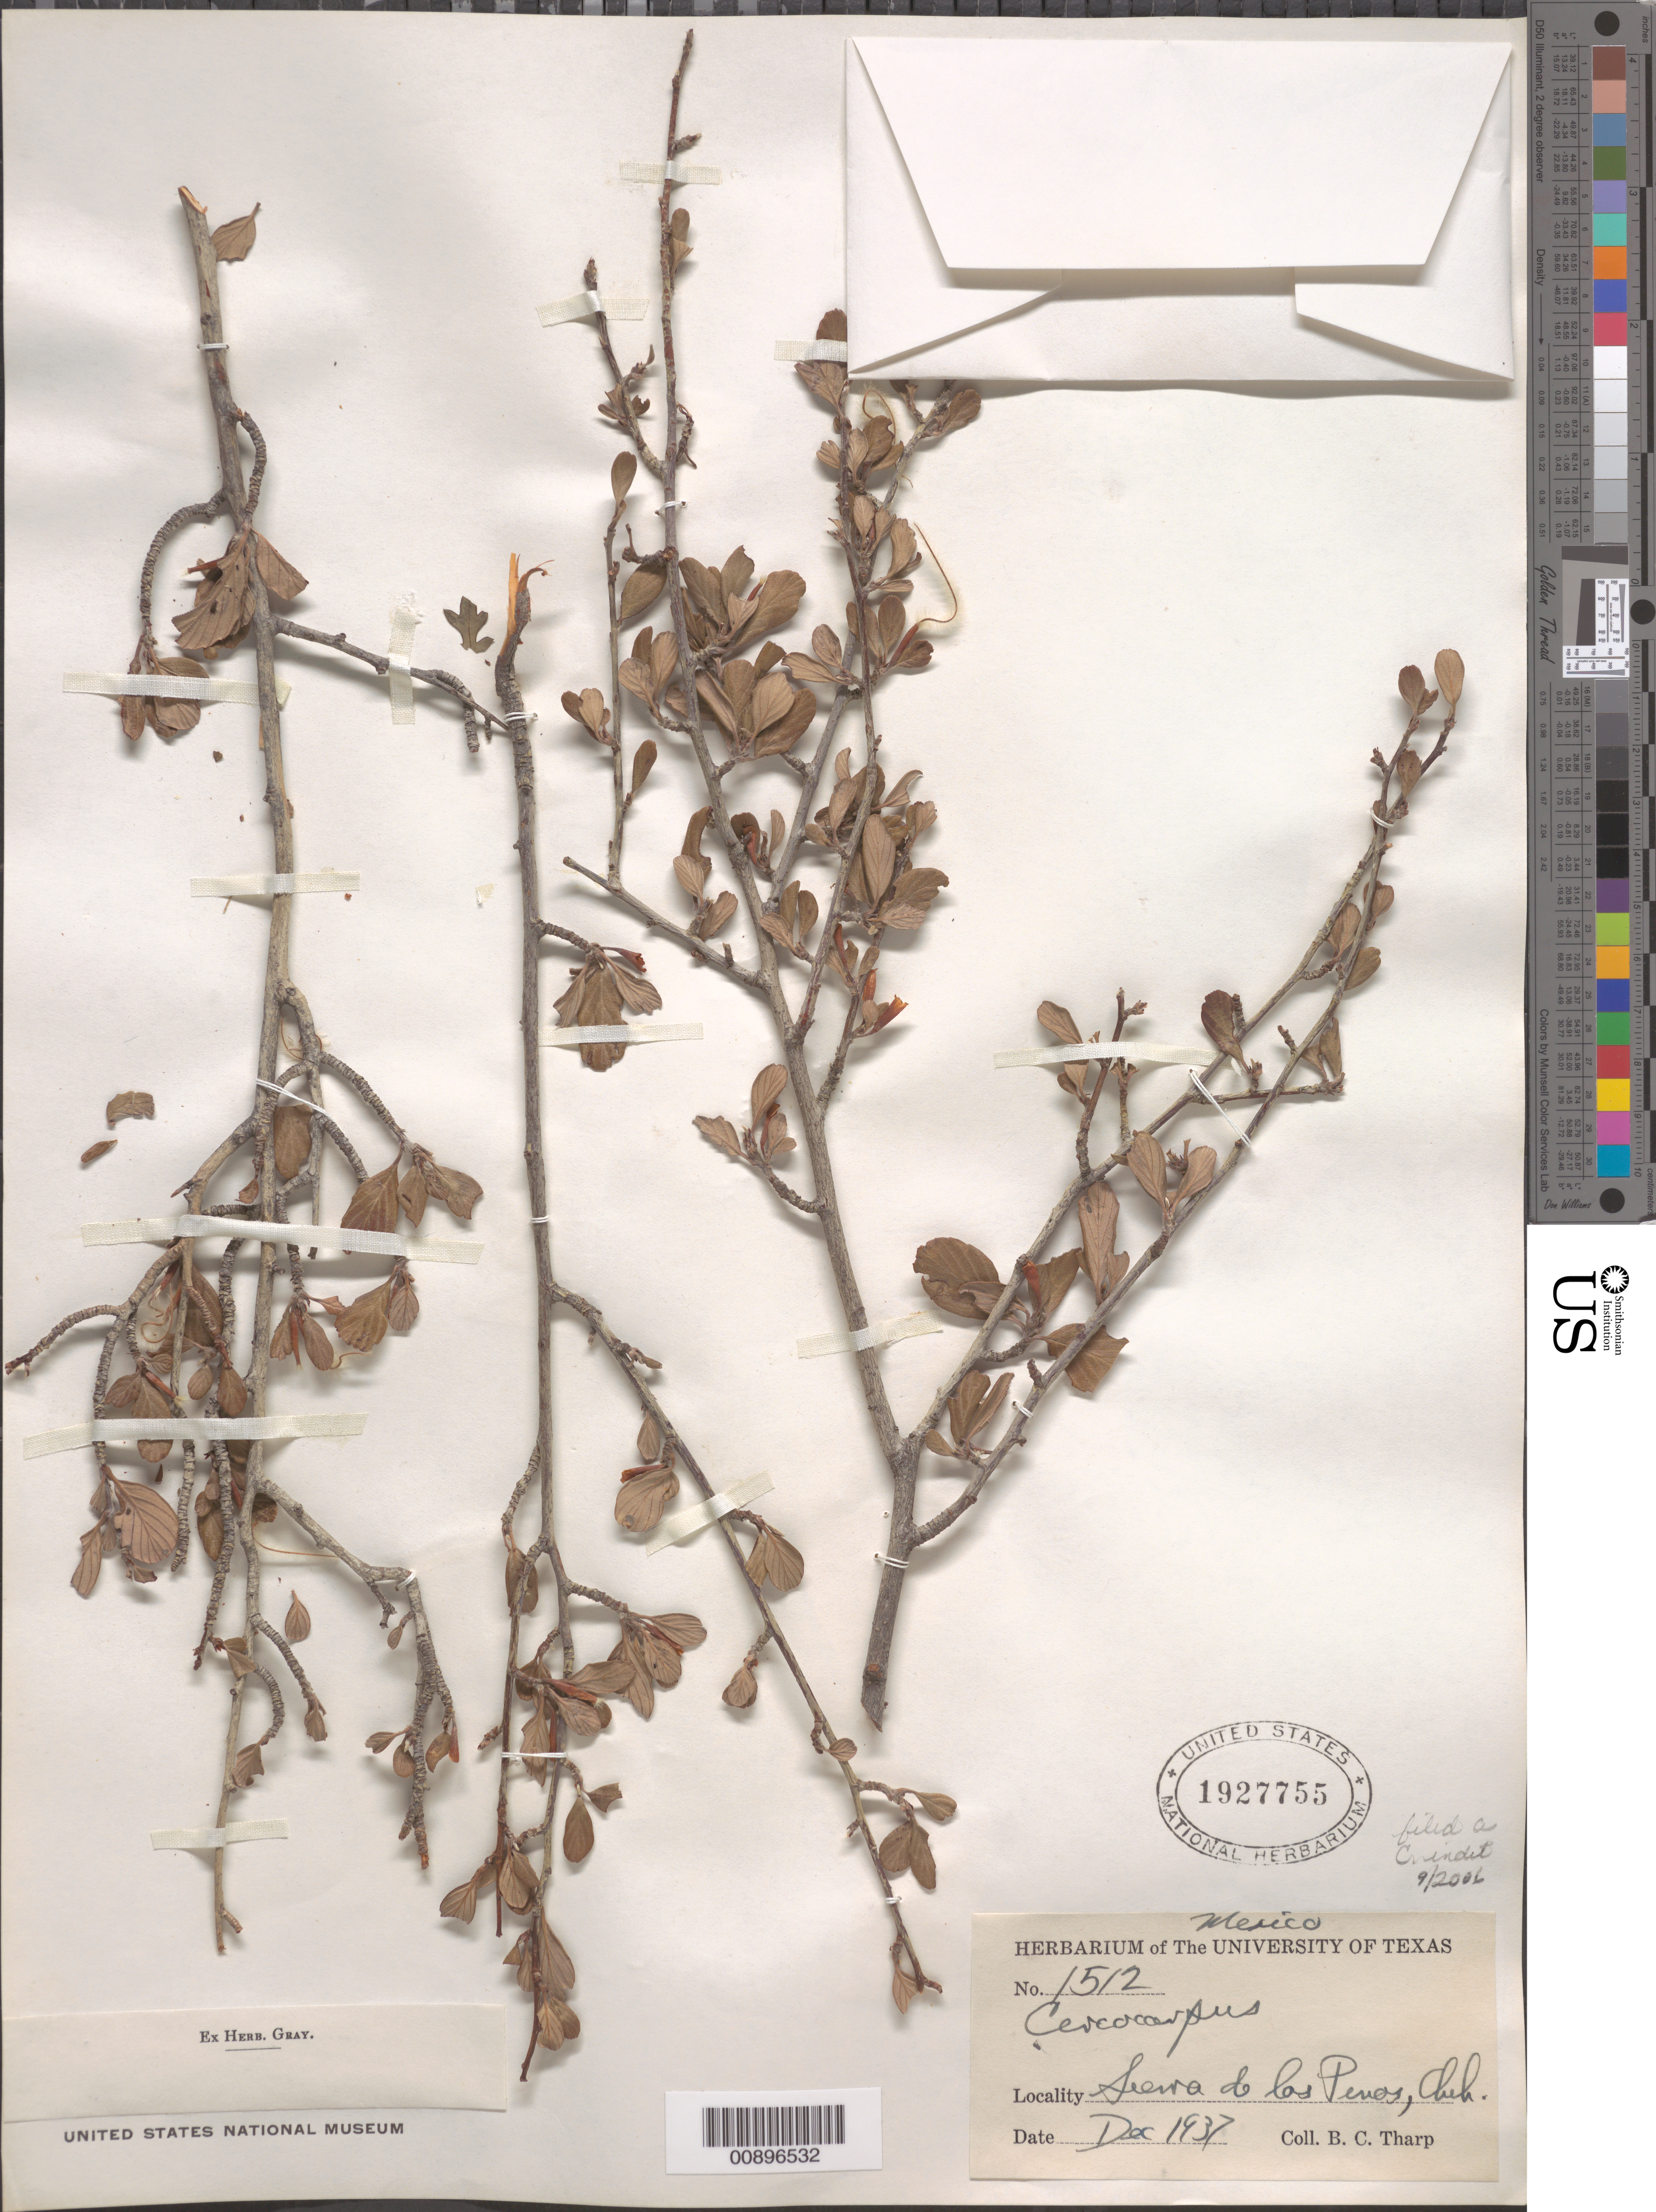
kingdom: Plantae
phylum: Tracheophyta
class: Magnoliopsida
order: Rosales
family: Rosaceae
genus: Cercocarpus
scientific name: Cercocarpus sp.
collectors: B. C. Tharp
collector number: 1512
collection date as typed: Dec 1937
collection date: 1937-12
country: Mexico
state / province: Chihuahua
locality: Sierra de los Pinos, Chihuahua.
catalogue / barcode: US 1927755